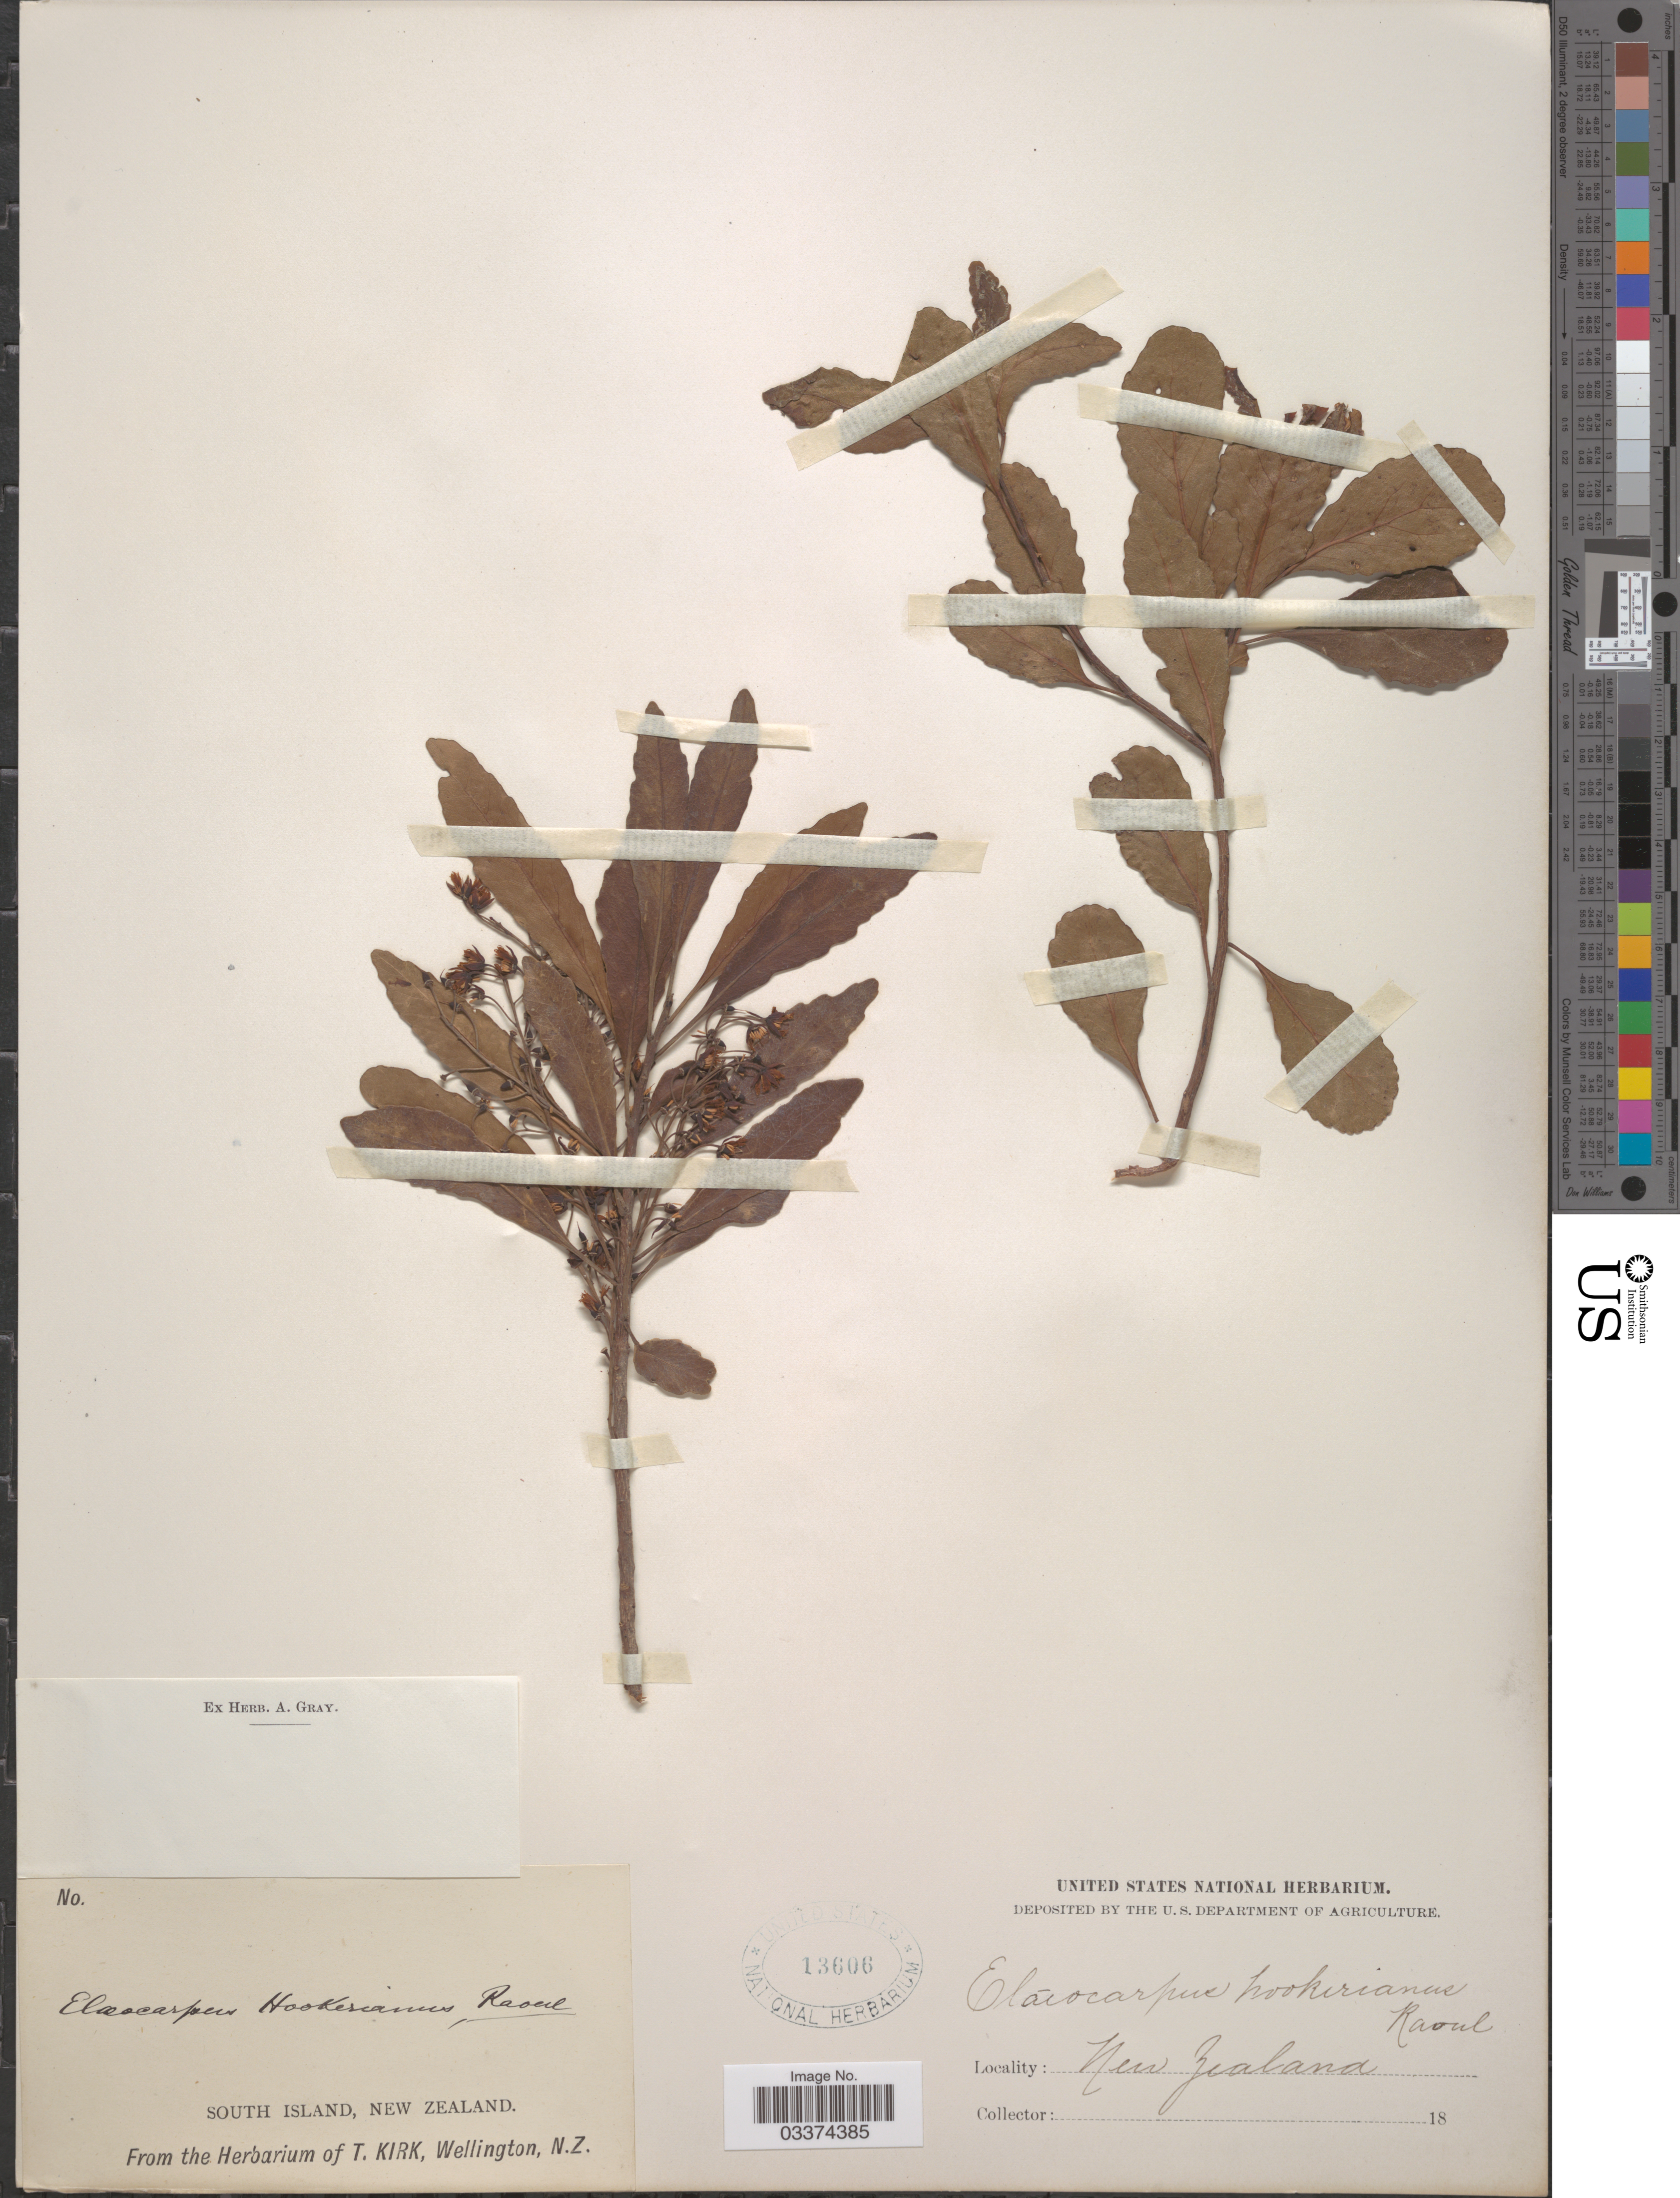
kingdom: Plantae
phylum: Tracheophyta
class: Magnoliopsida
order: Oxalidales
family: Elaeocarpaceae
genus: Elaeocarpus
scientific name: Elaeocarpus hookerianus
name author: Raoul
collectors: ex herb. T. Kirk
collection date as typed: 18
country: New Zealand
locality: South Island.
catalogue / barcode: US 13606